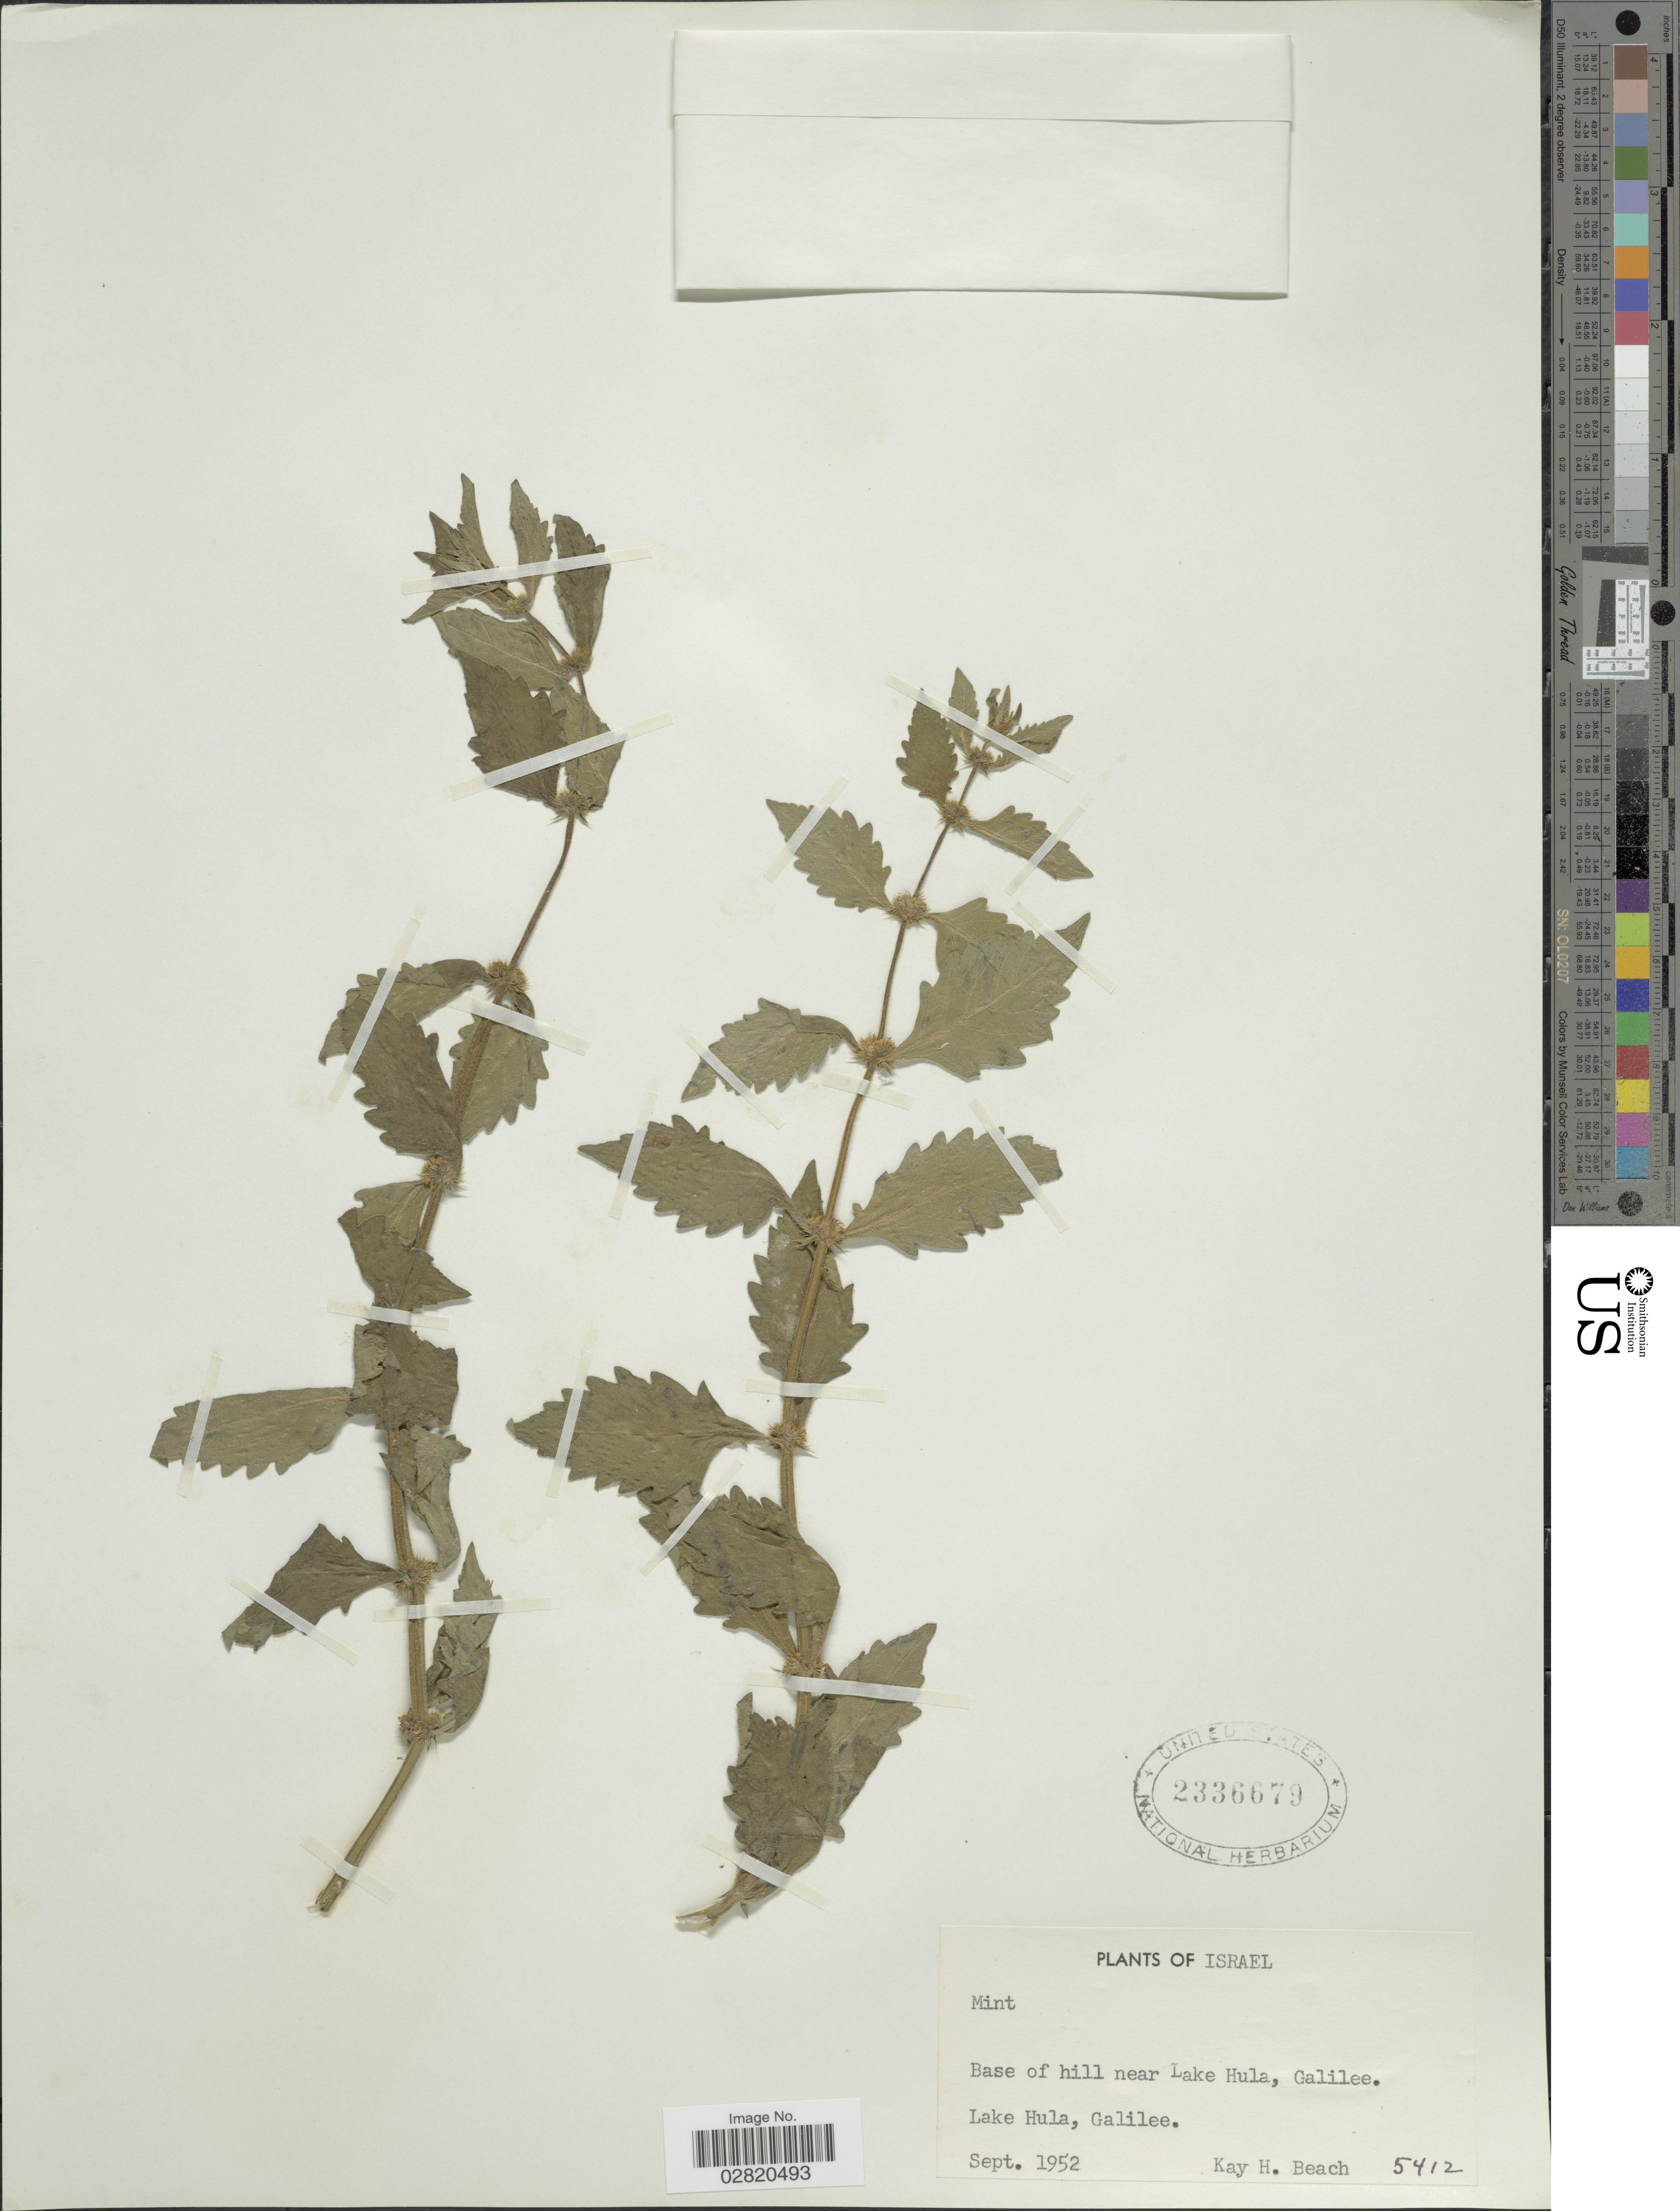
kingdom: Plantae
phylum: Tracheophyta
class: Magnoliopsida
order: Lamiales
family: Lamiaceae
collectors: K. H. Beach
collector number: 5412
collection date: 1952-09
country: Israel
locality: Base of hill near Lake Hula, Galilee. Lake Hula.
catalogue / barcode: US 2336679